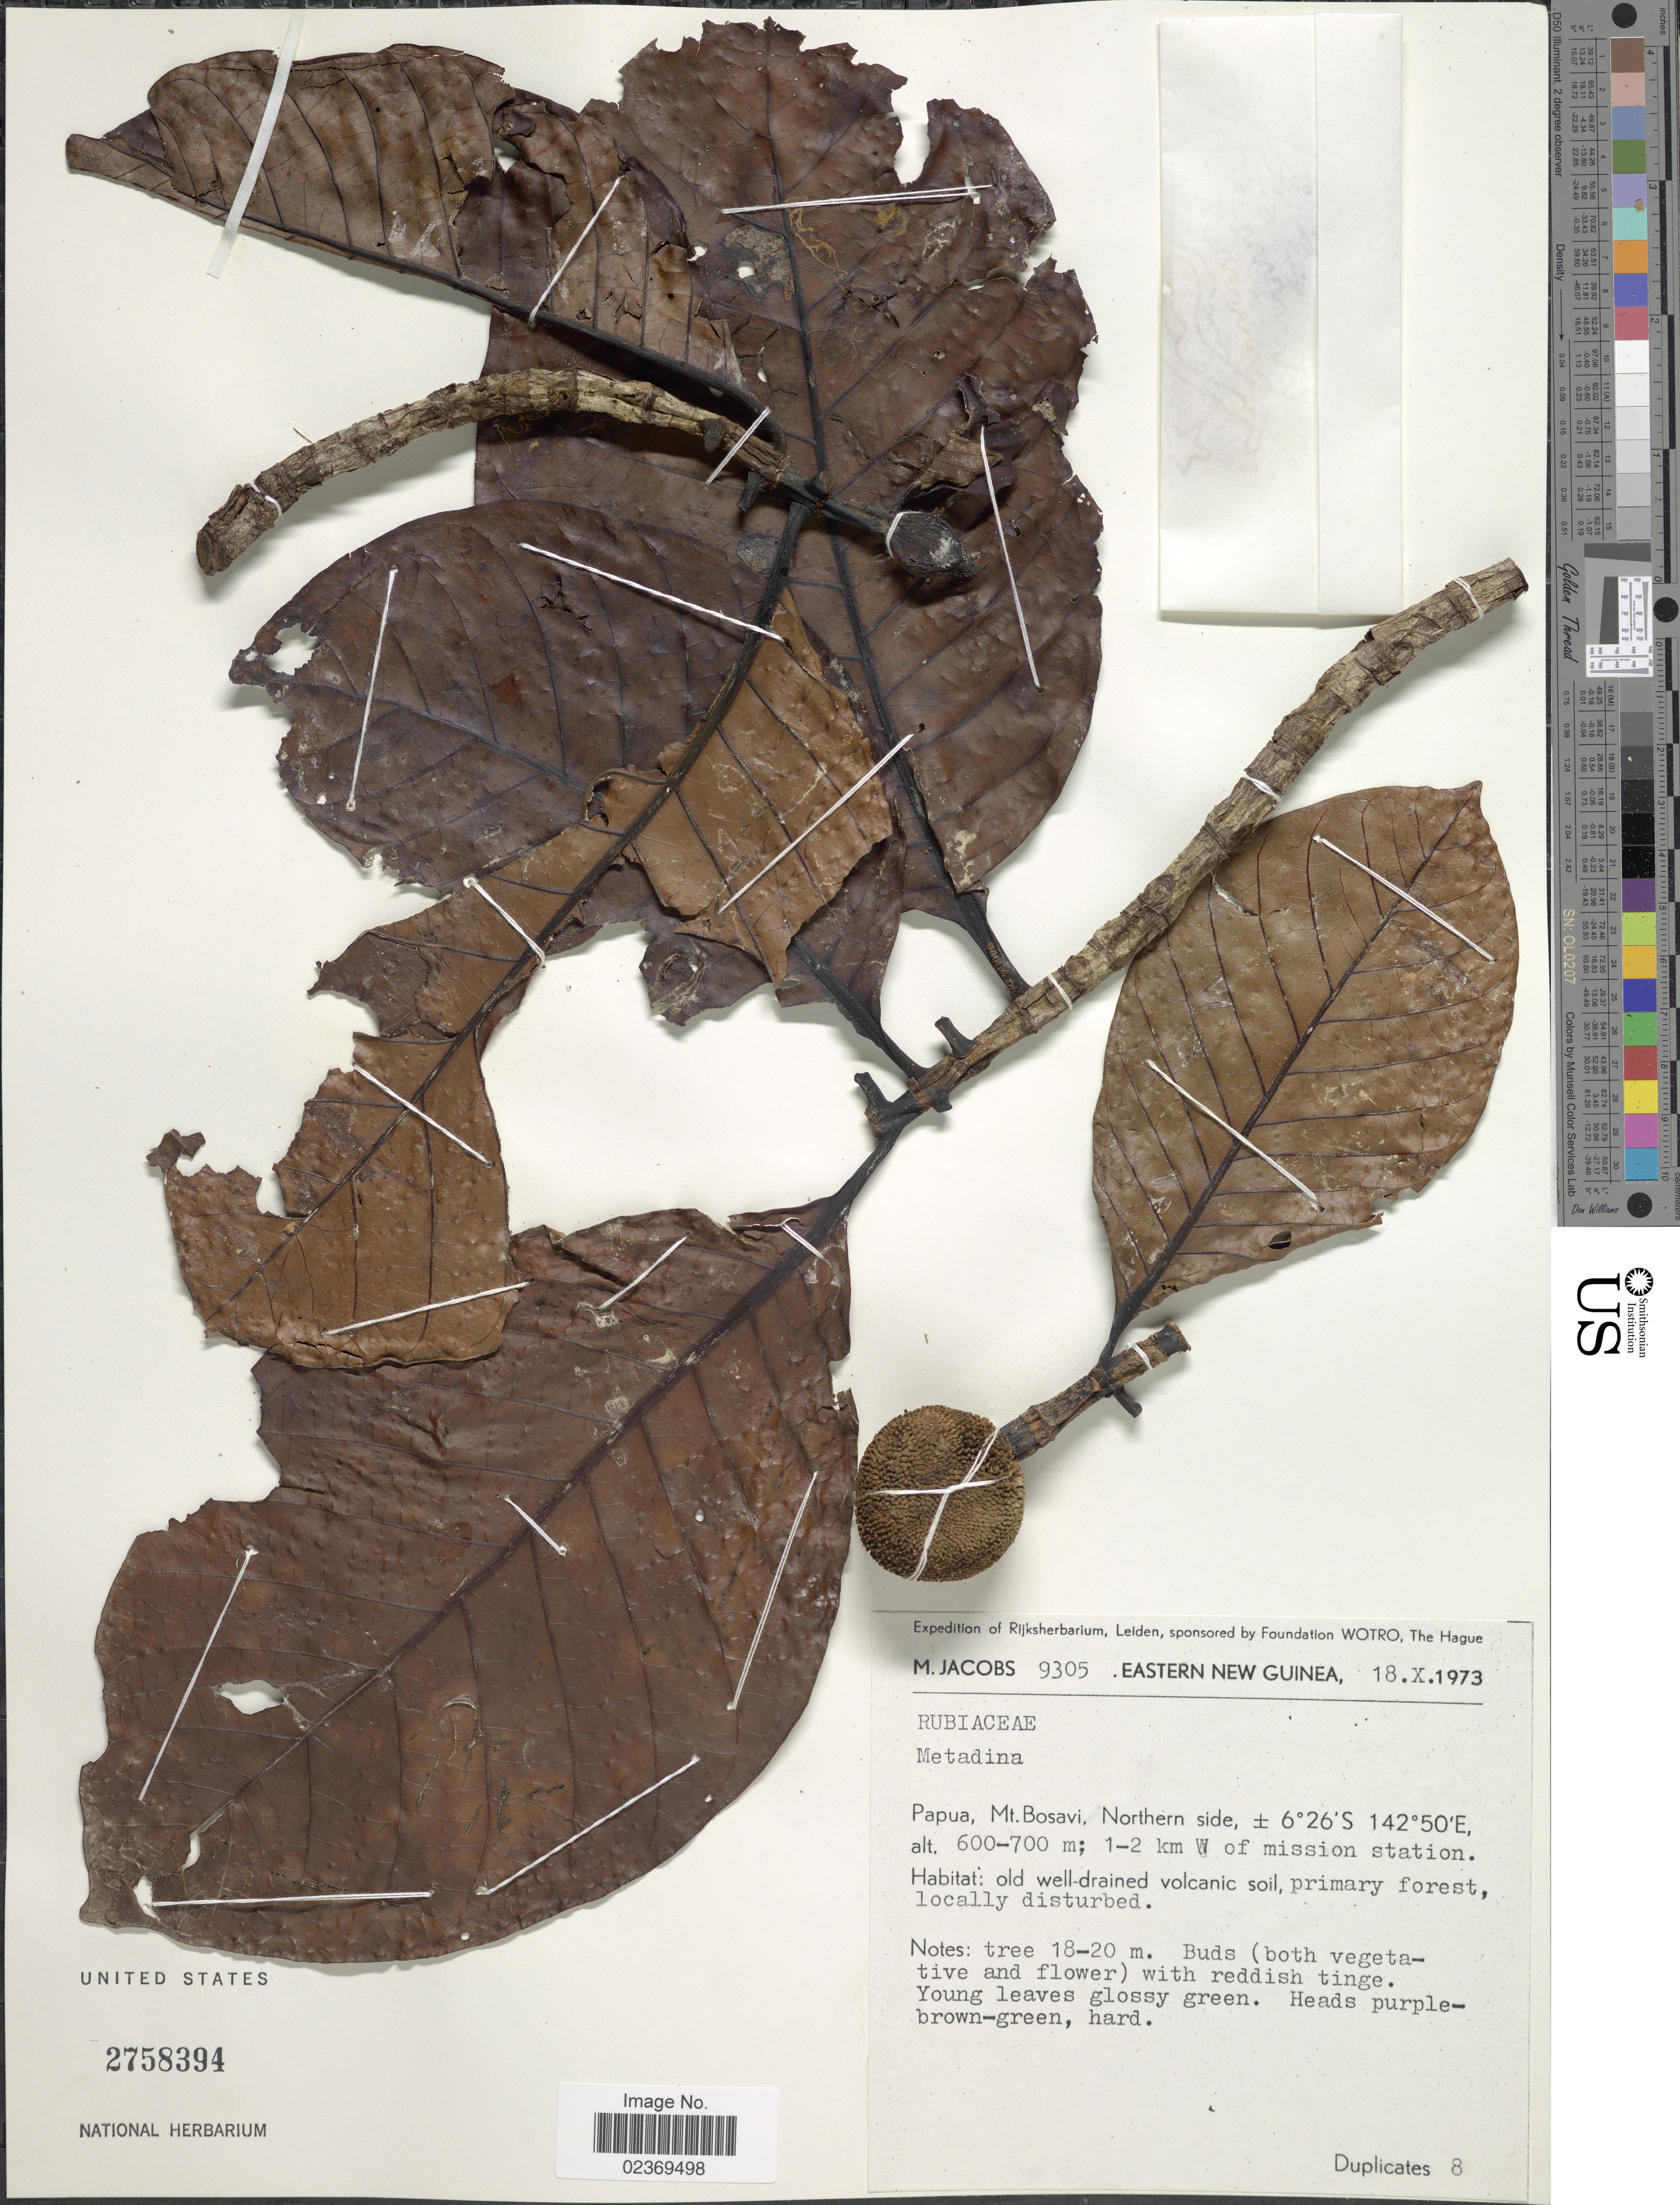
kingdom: Plantae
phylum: Tracheophyta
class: Magnoliopsida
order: Gentianales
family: Rubiaceae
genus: Adina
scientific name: Adina sp.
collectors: M. Jacobs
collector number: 9305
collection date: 1973-10-18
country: Papua New Guinea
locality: Eastern New Guinea, Papua, Mt. Bosavi, Northern side, 1-2 km W of mission station.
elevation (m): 600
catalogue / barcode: US 2758394